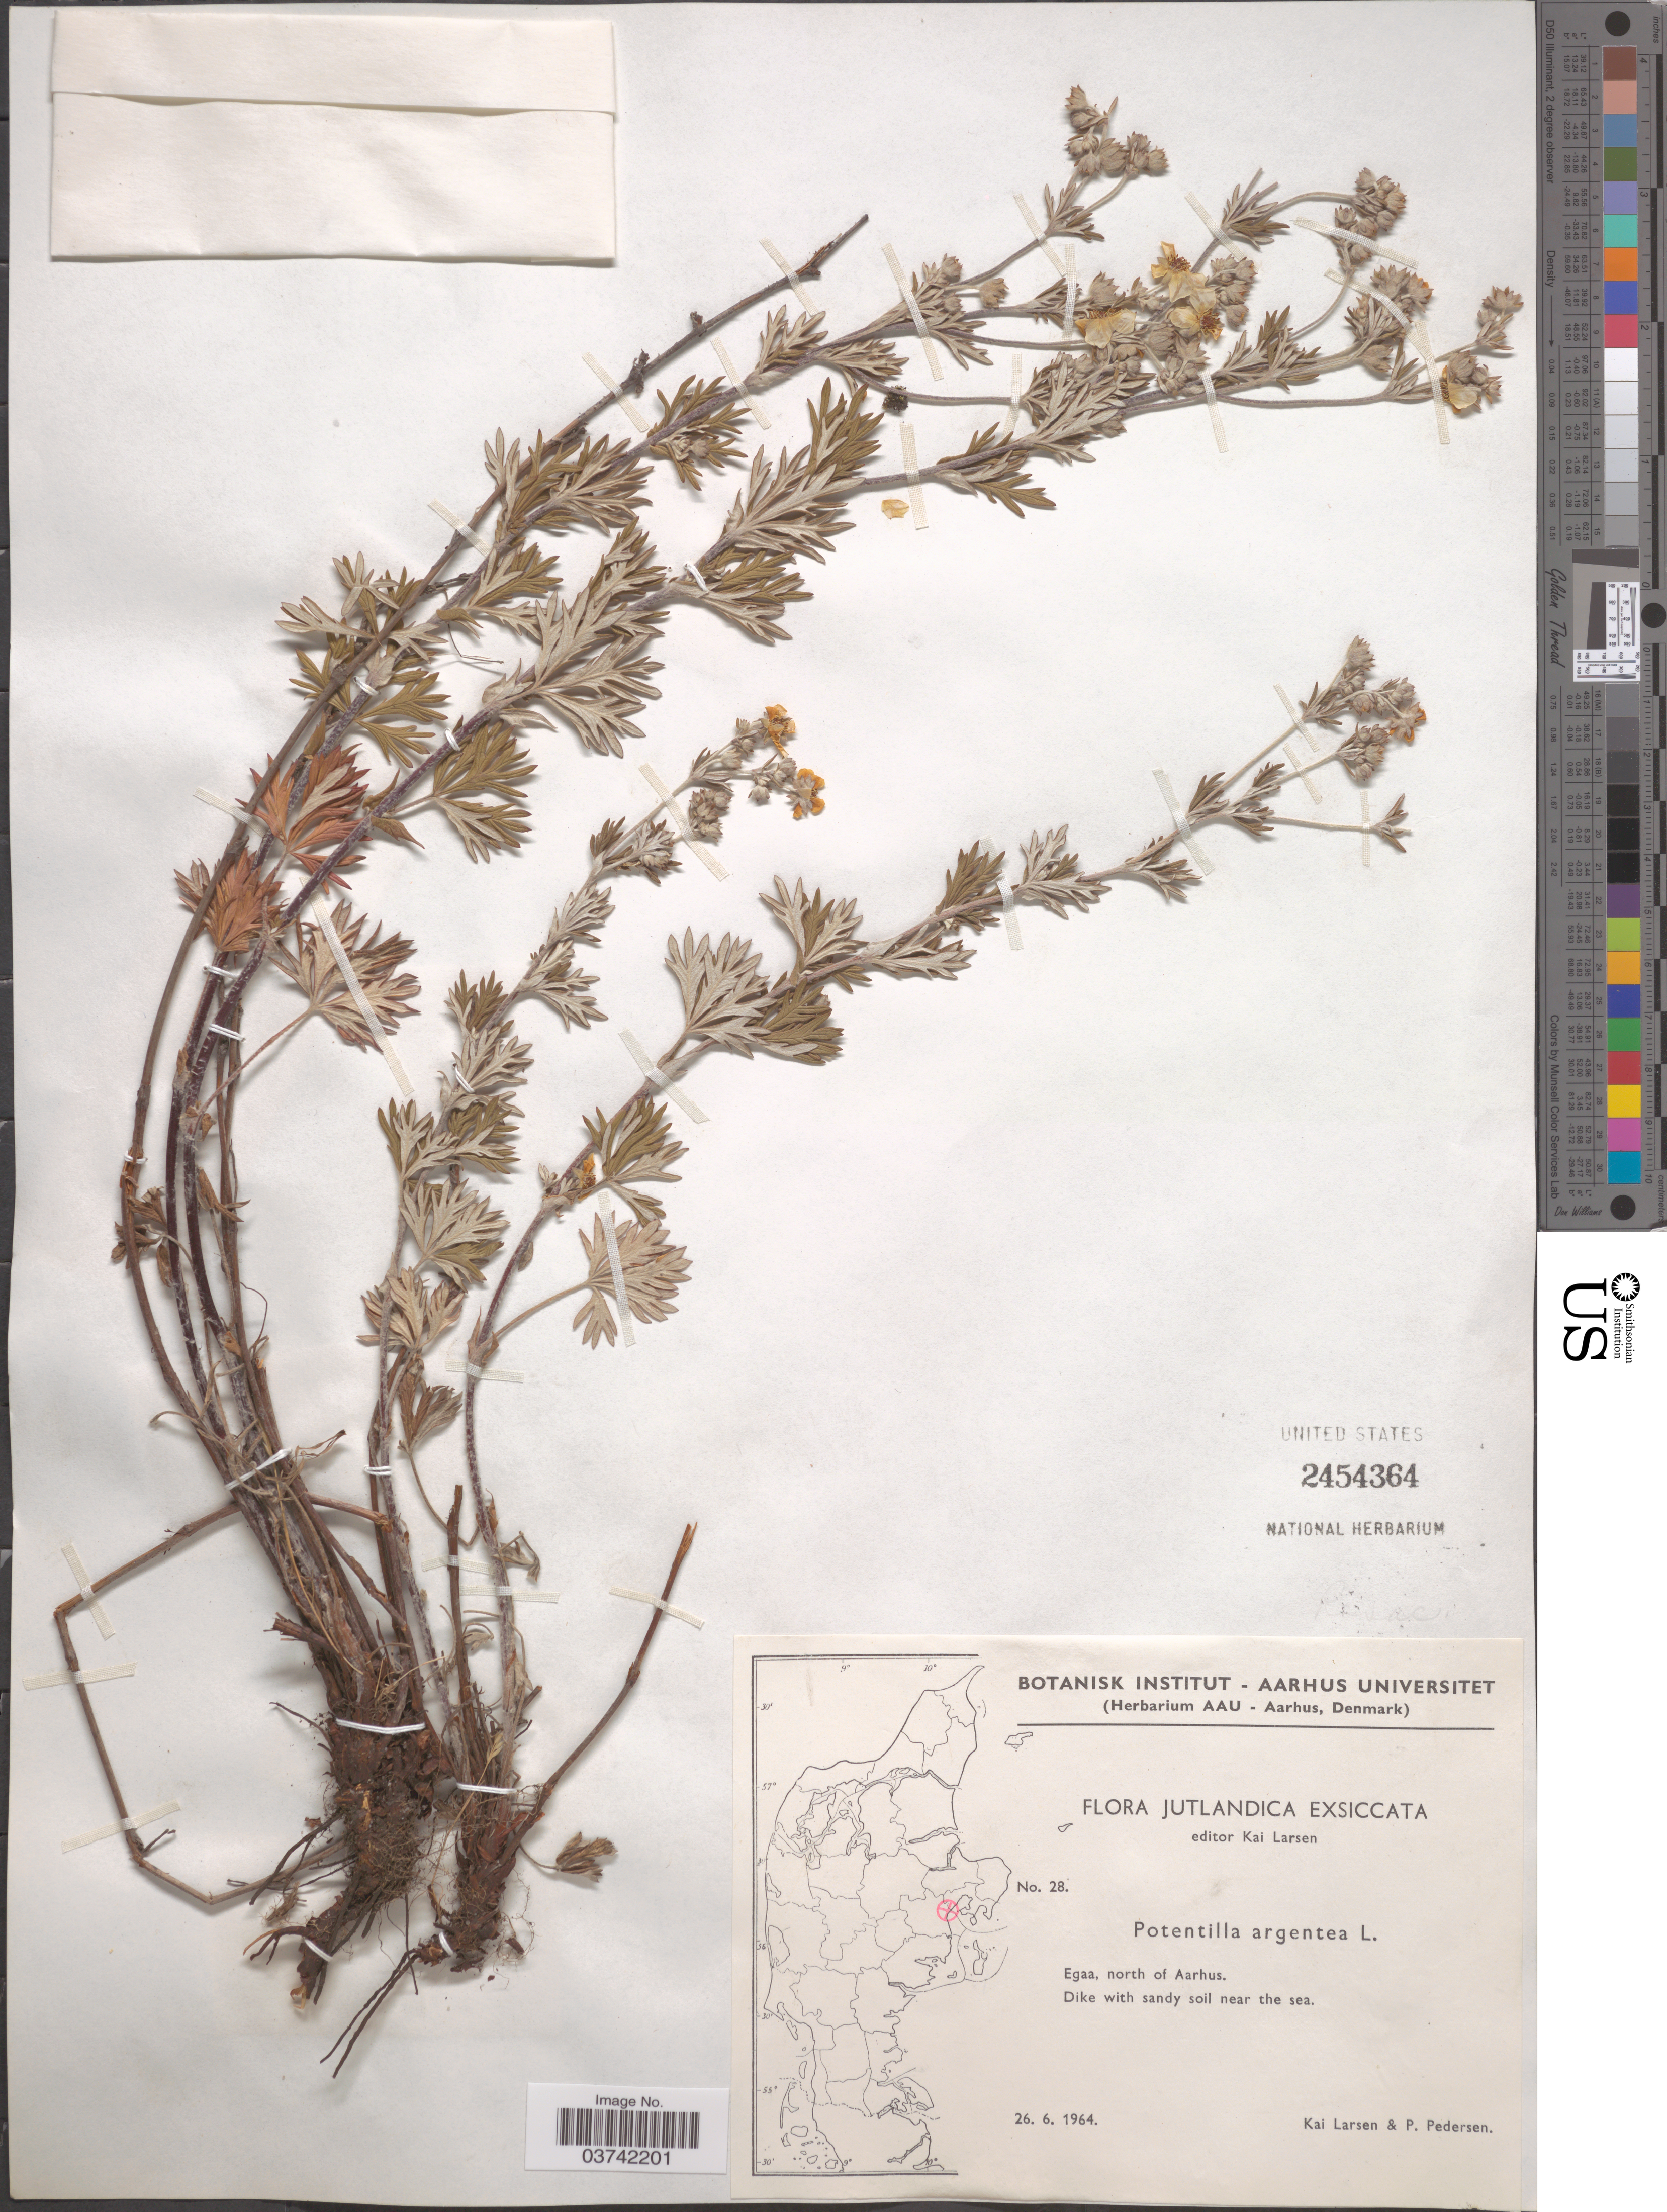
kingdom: Plantae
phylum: Tracheophyta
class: Magnoliopsida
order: Rosales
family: Rosaceae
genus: Potentilla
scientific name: Potentilla argentea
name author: L.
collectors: K. Larsen & P. Pedersen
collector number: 28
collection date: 1964-06-26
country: Denmark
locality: Jutlandica. Egaa, north of Aarhus.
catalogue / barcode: US 2454364